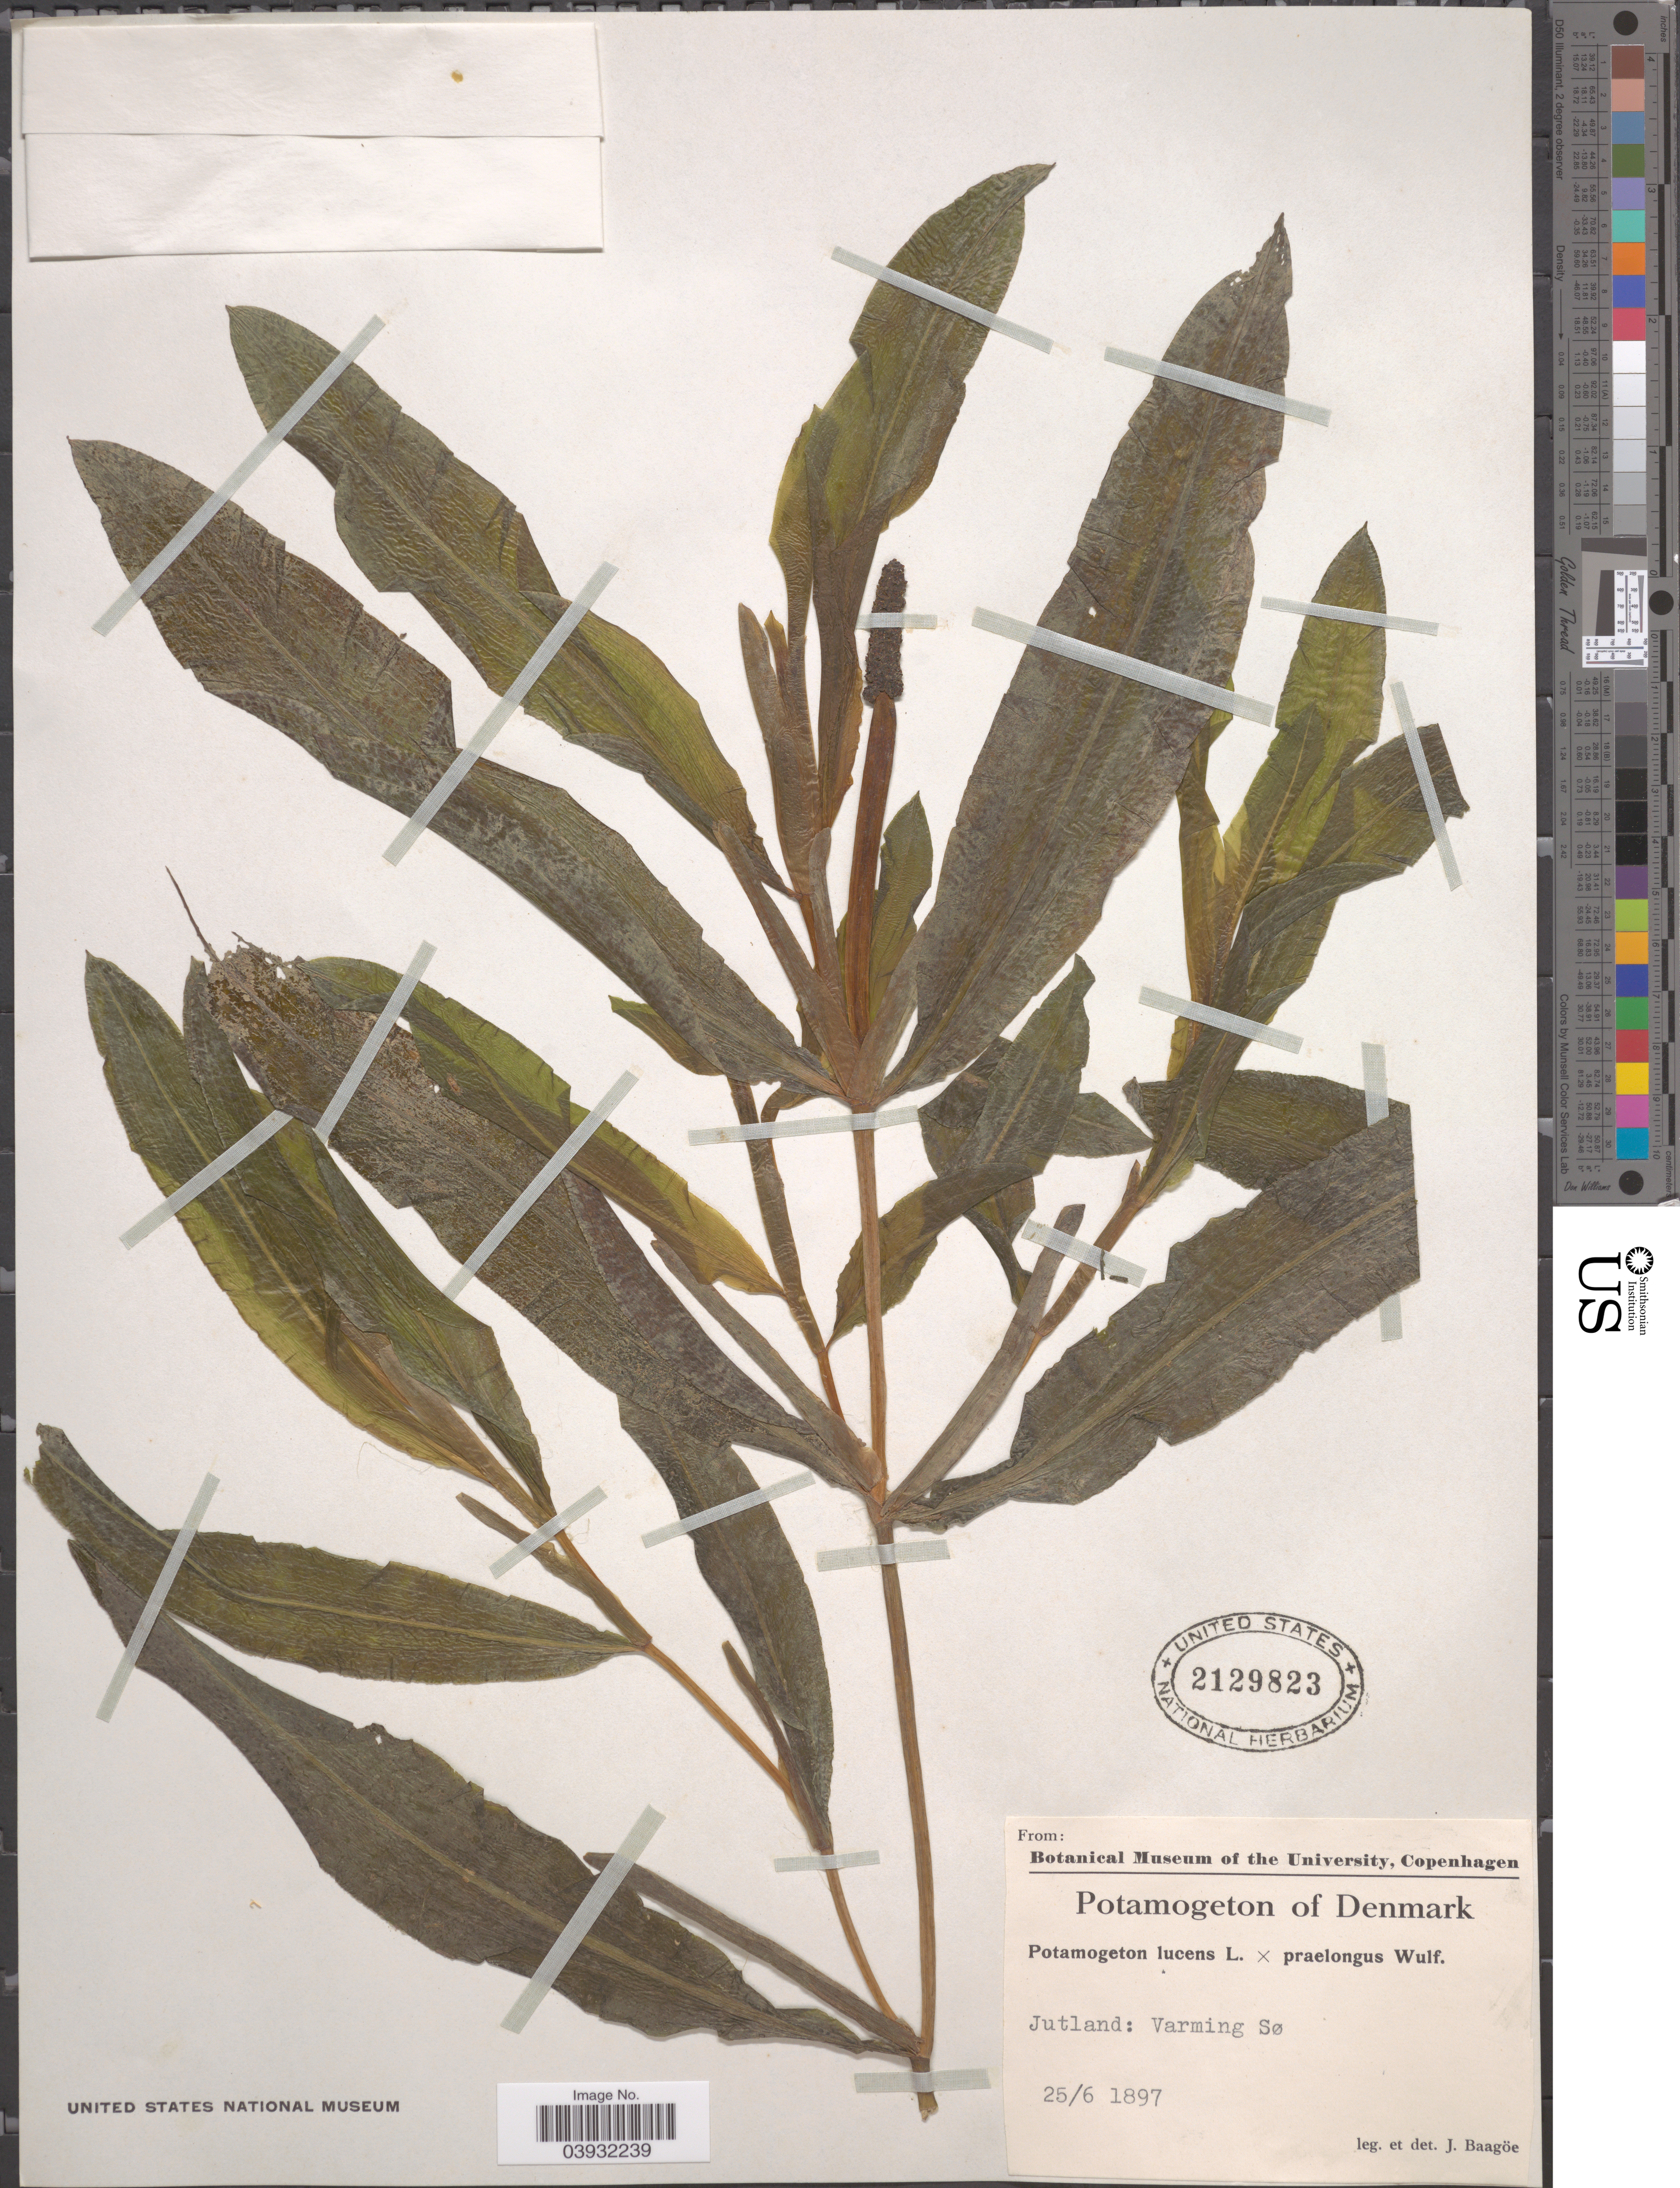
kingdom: Plantae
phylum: Tracheophyta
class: Liliopsida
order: Alismatales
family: Potamogetonaceae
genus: Potamogeton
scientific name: Potamogeton lucens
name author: L.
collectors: J. Baagoe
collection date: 1897-06-25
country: Denmark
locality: Jutland: Varming Sø.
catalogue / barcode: US 2129823